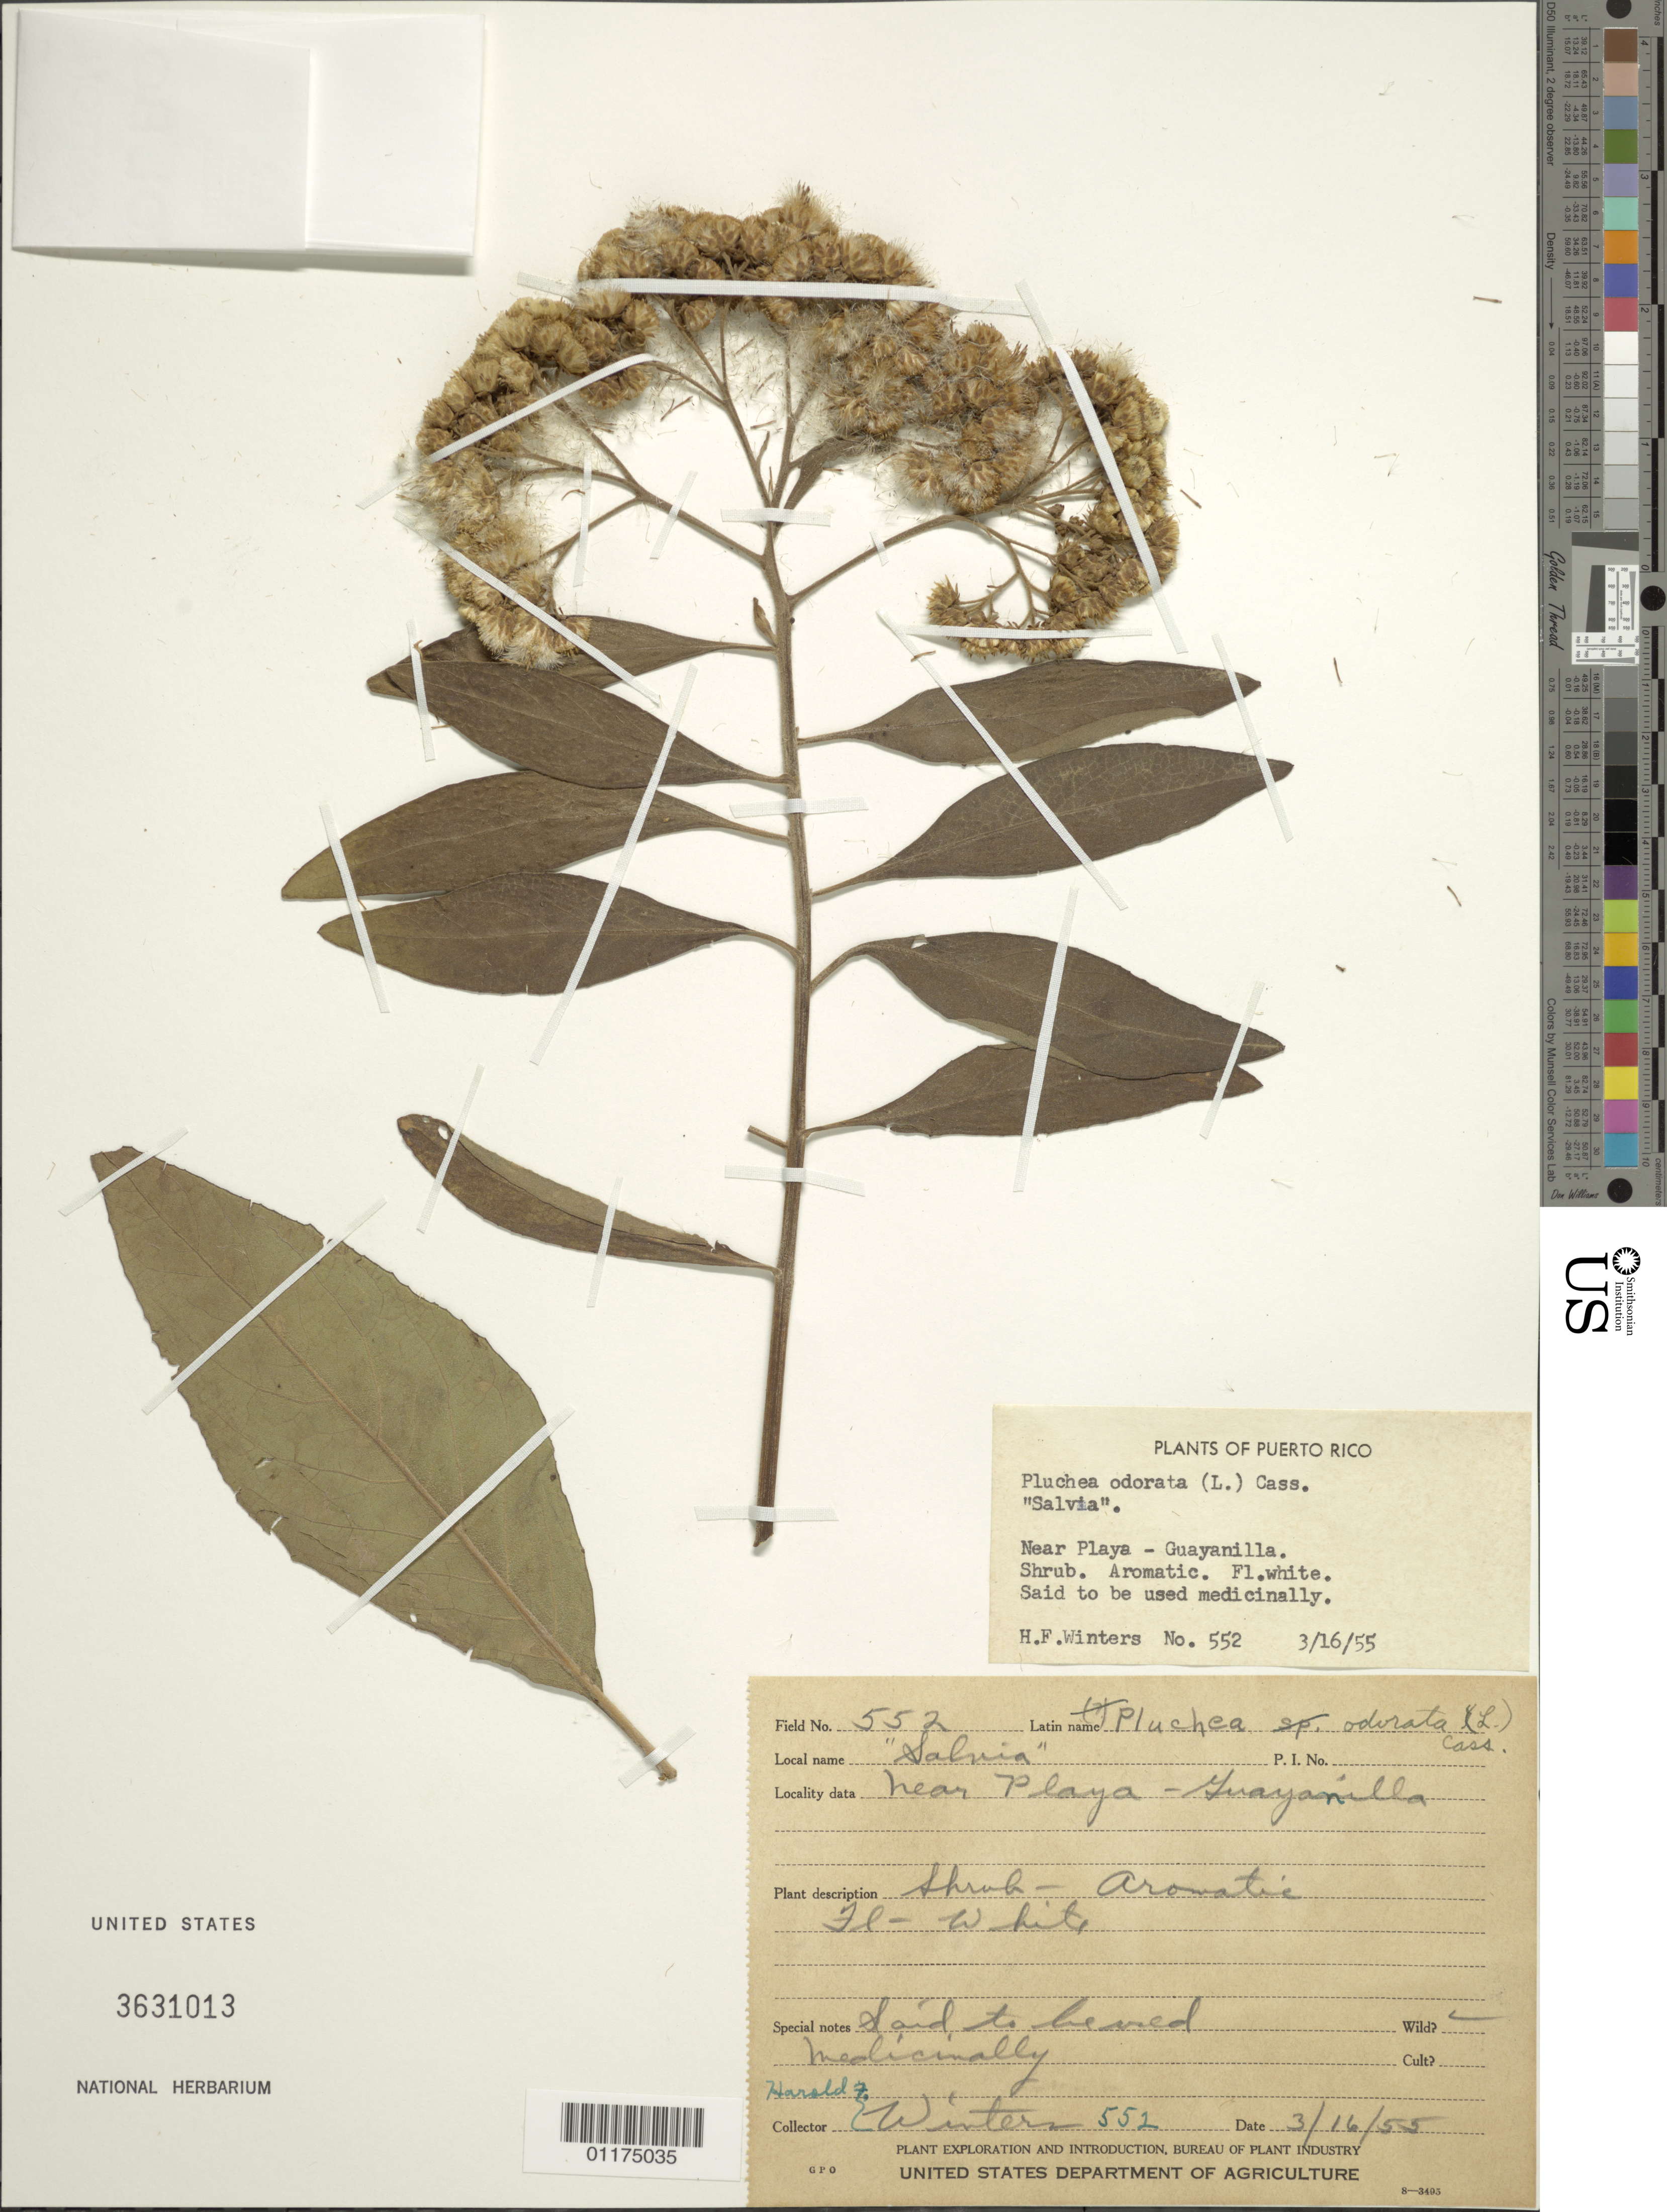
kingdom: Plantae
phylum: Tracheophyta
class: Magnoliopsida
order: Asterales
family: Asteraceae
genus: Pluchea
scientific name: Pluchea carolinensis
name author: (Jacq.) D. Don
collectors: H. Winters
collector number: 552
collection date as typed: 16 Mar 1955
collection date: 1955-03-16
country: Puerto Rico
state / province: Guayanilla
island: Puerto Rico I.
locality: Near Playa -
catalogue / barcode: US 3631013